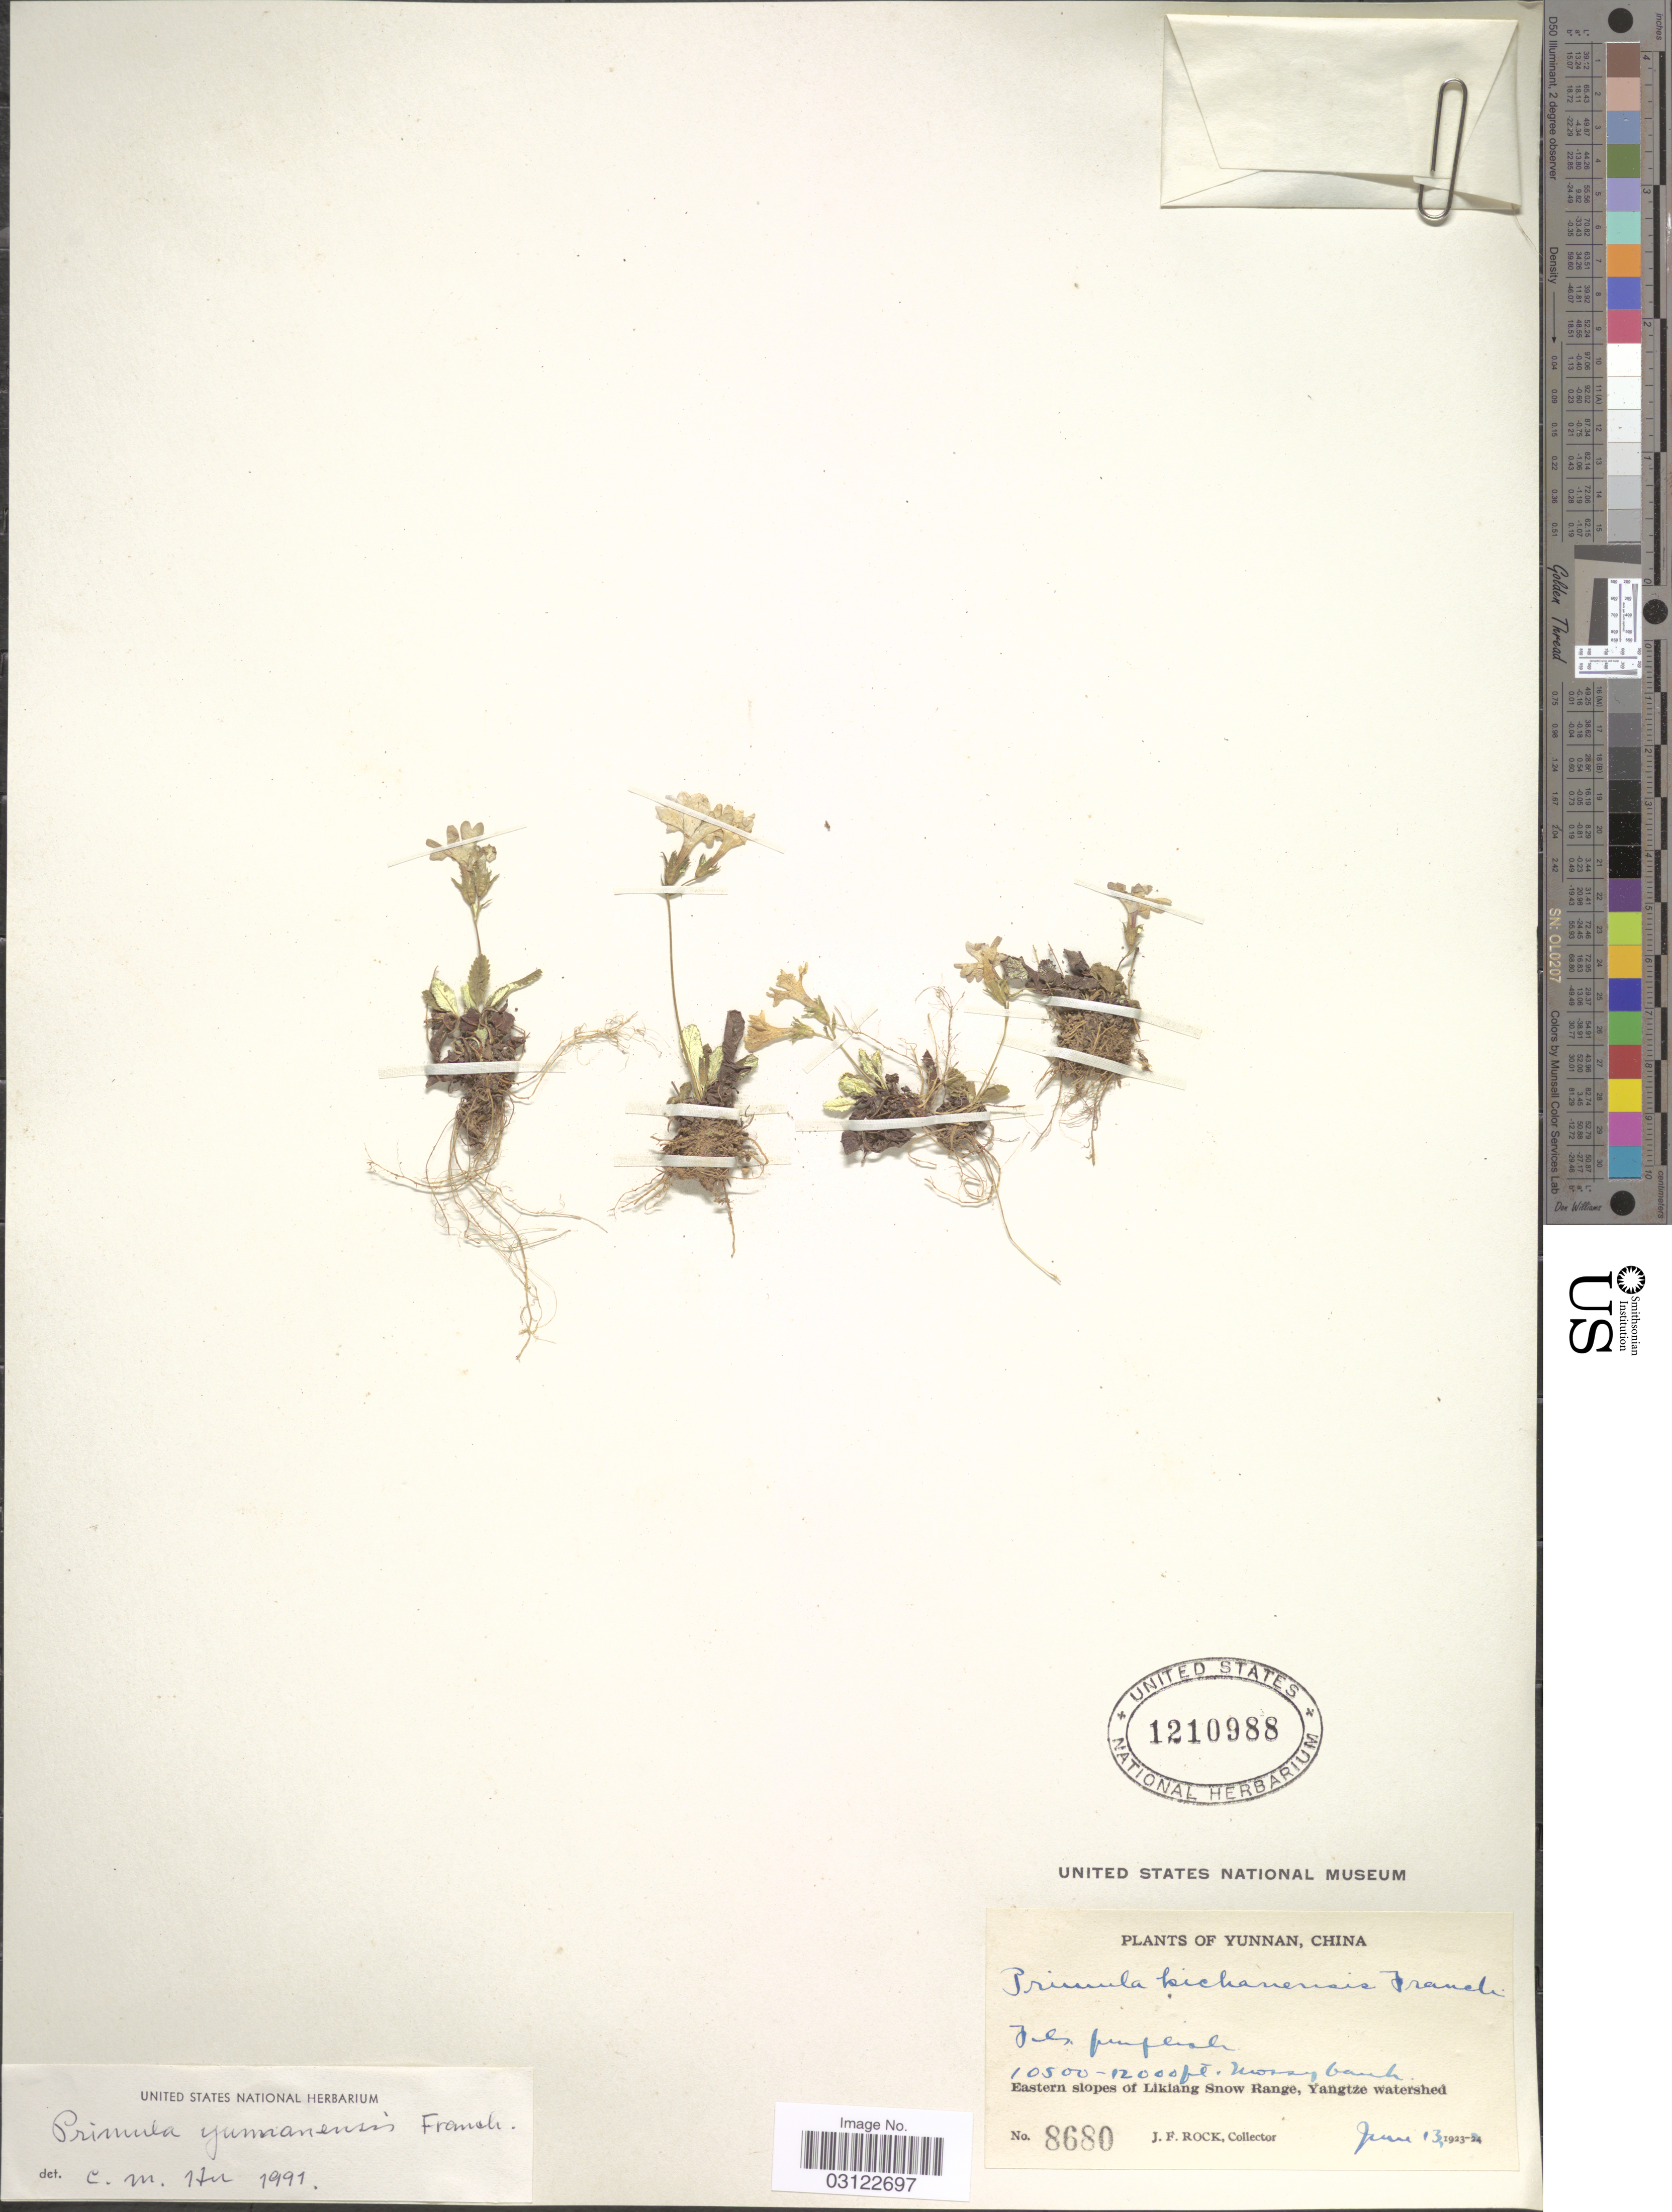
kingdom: Plantae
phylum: Tracheophyta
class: Magnoliopsida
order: Ericales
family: Primulaceae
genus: Primula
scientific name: Primula yunnanensis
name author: Franch.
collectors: J. Rock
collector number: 8680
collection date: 1923-06-13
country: China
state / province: Yunnan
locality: Eastern slopes of Likiang Snow Range, Yangtze watershed.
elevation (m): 3200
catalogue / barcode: US 1210988